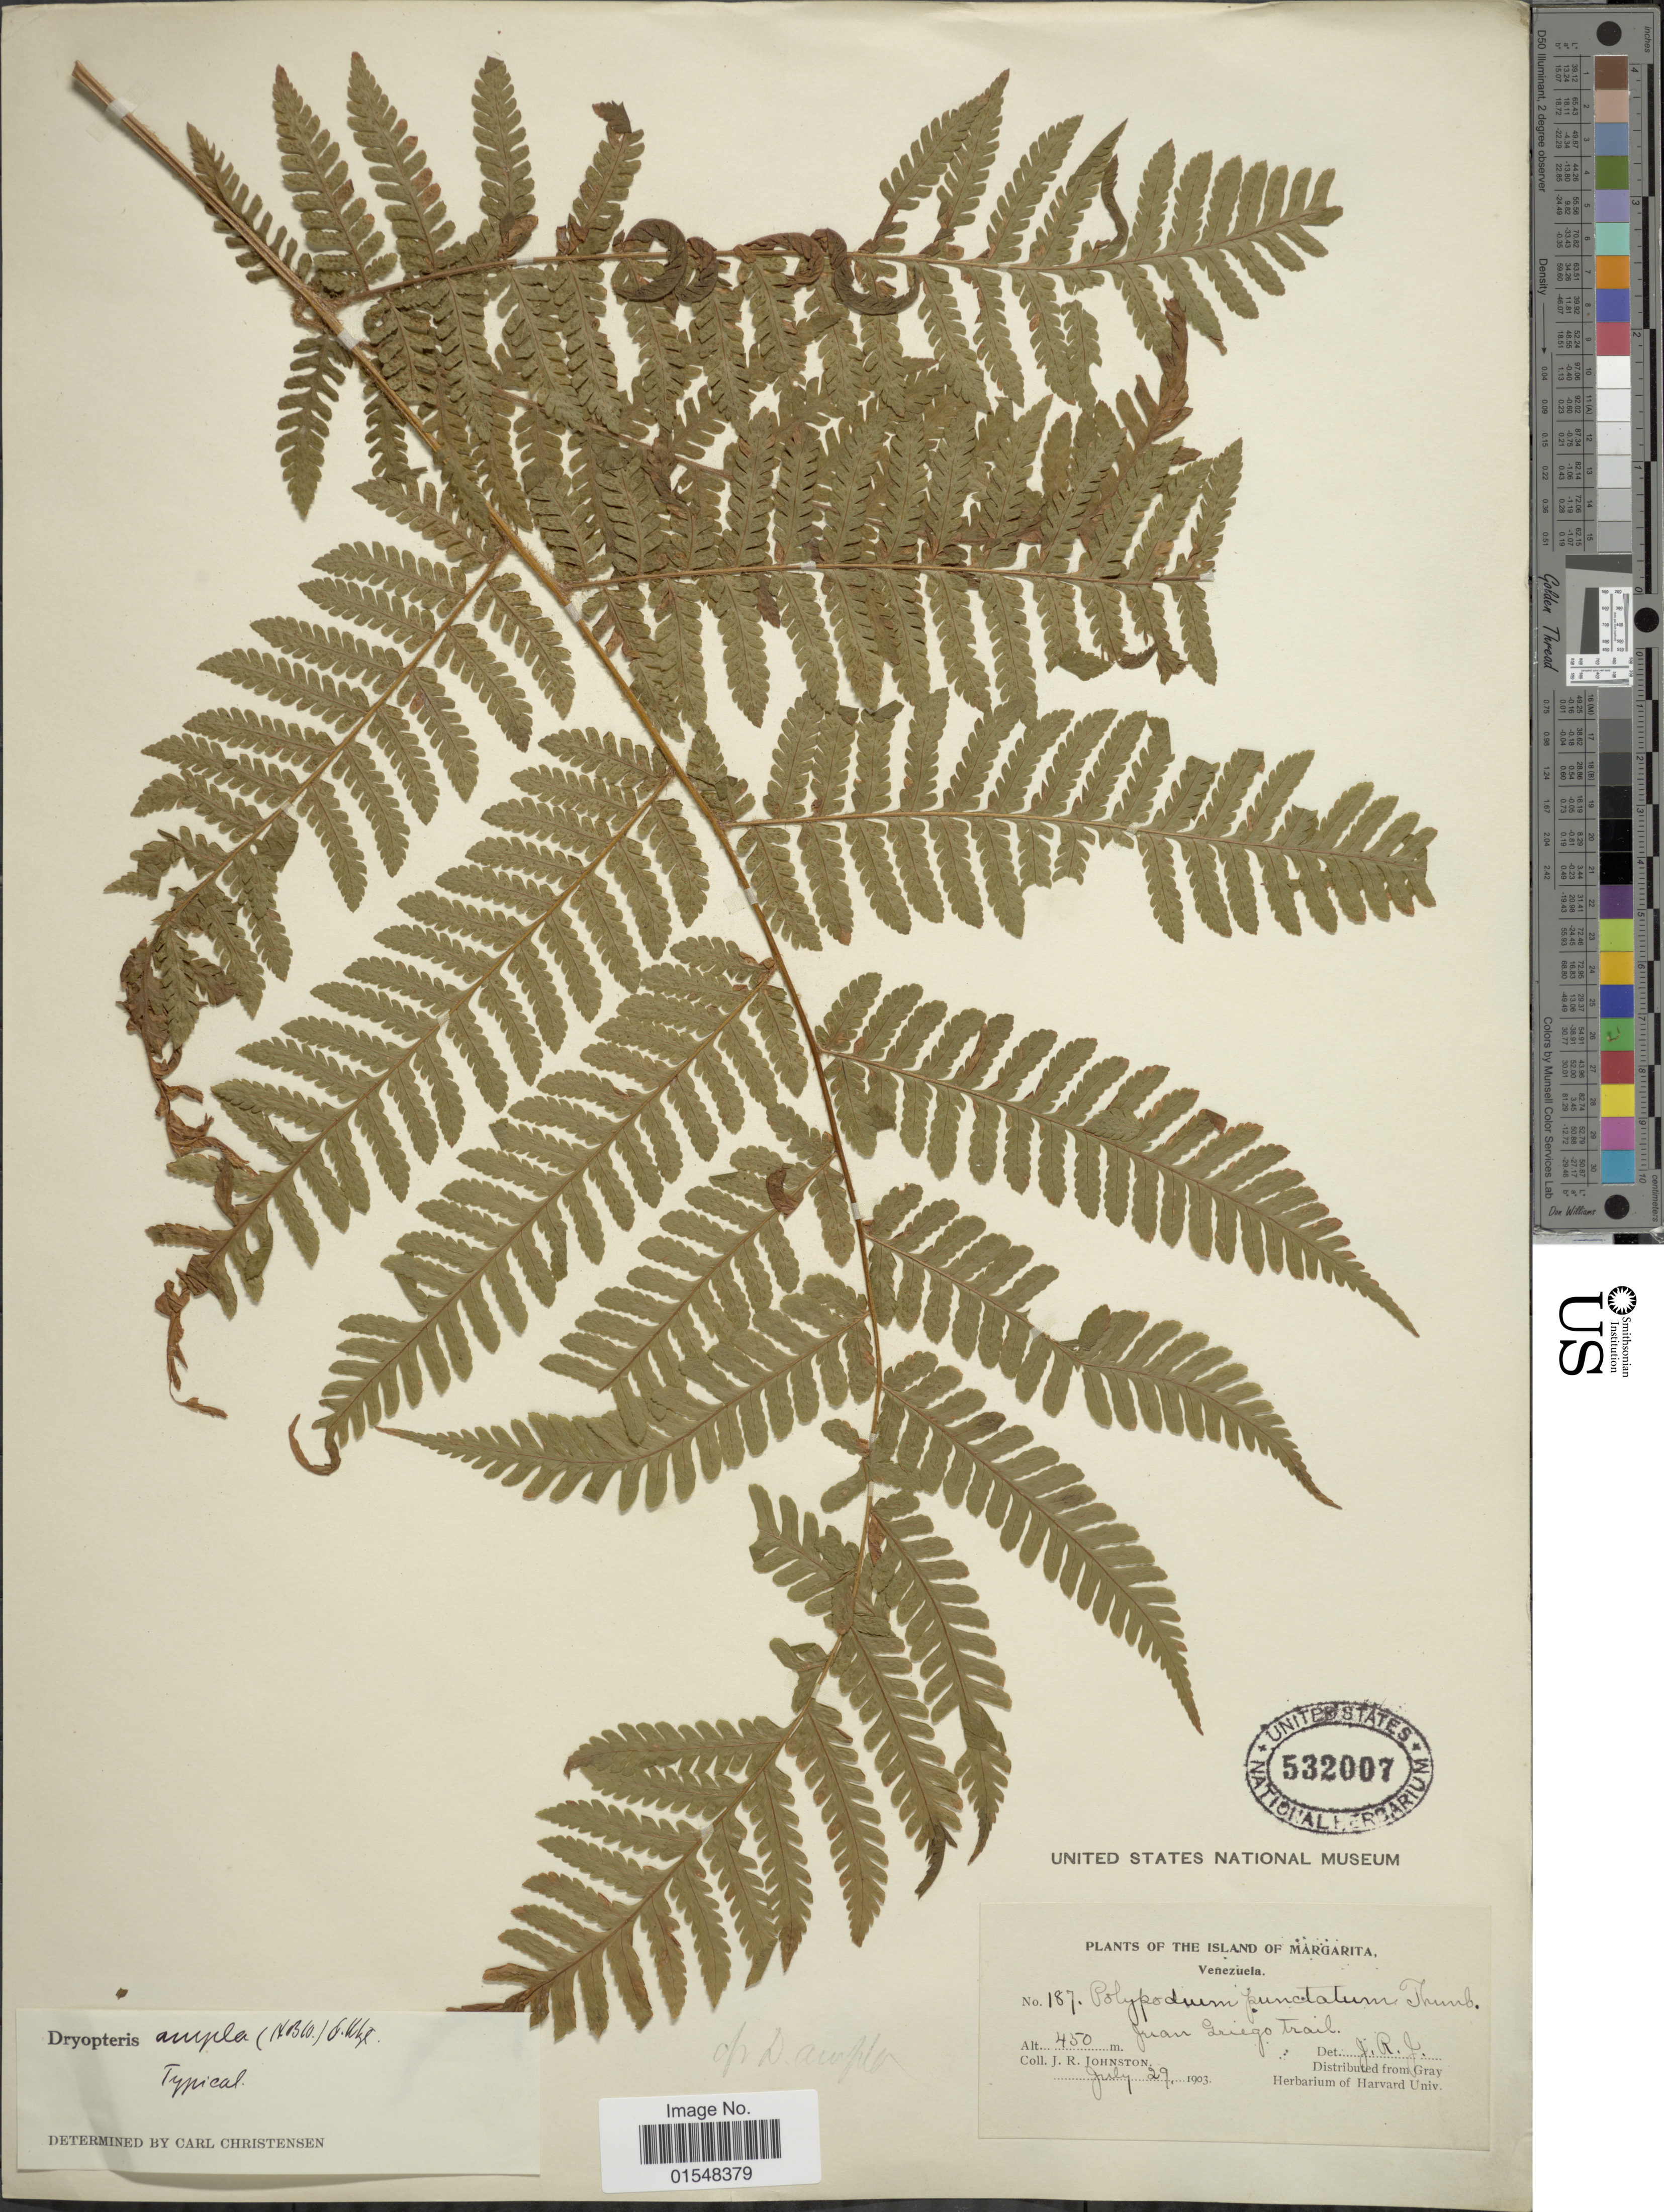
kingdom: Plantae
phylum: Tracheophyta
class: Polypodiopsida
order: Polypodiales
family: Dryopteridaceae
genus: Ctenitis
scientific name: Ctenitis sloanei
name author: (Poepp. ex Spreng.) C.V. Morton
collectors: J. Johnston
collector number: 187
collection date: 1903-07-29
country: Venezuela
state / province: Nueva Esparta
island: Margarita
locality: Island of Margarita, Juan Griego Trail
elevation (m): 450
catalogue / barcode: US 532007